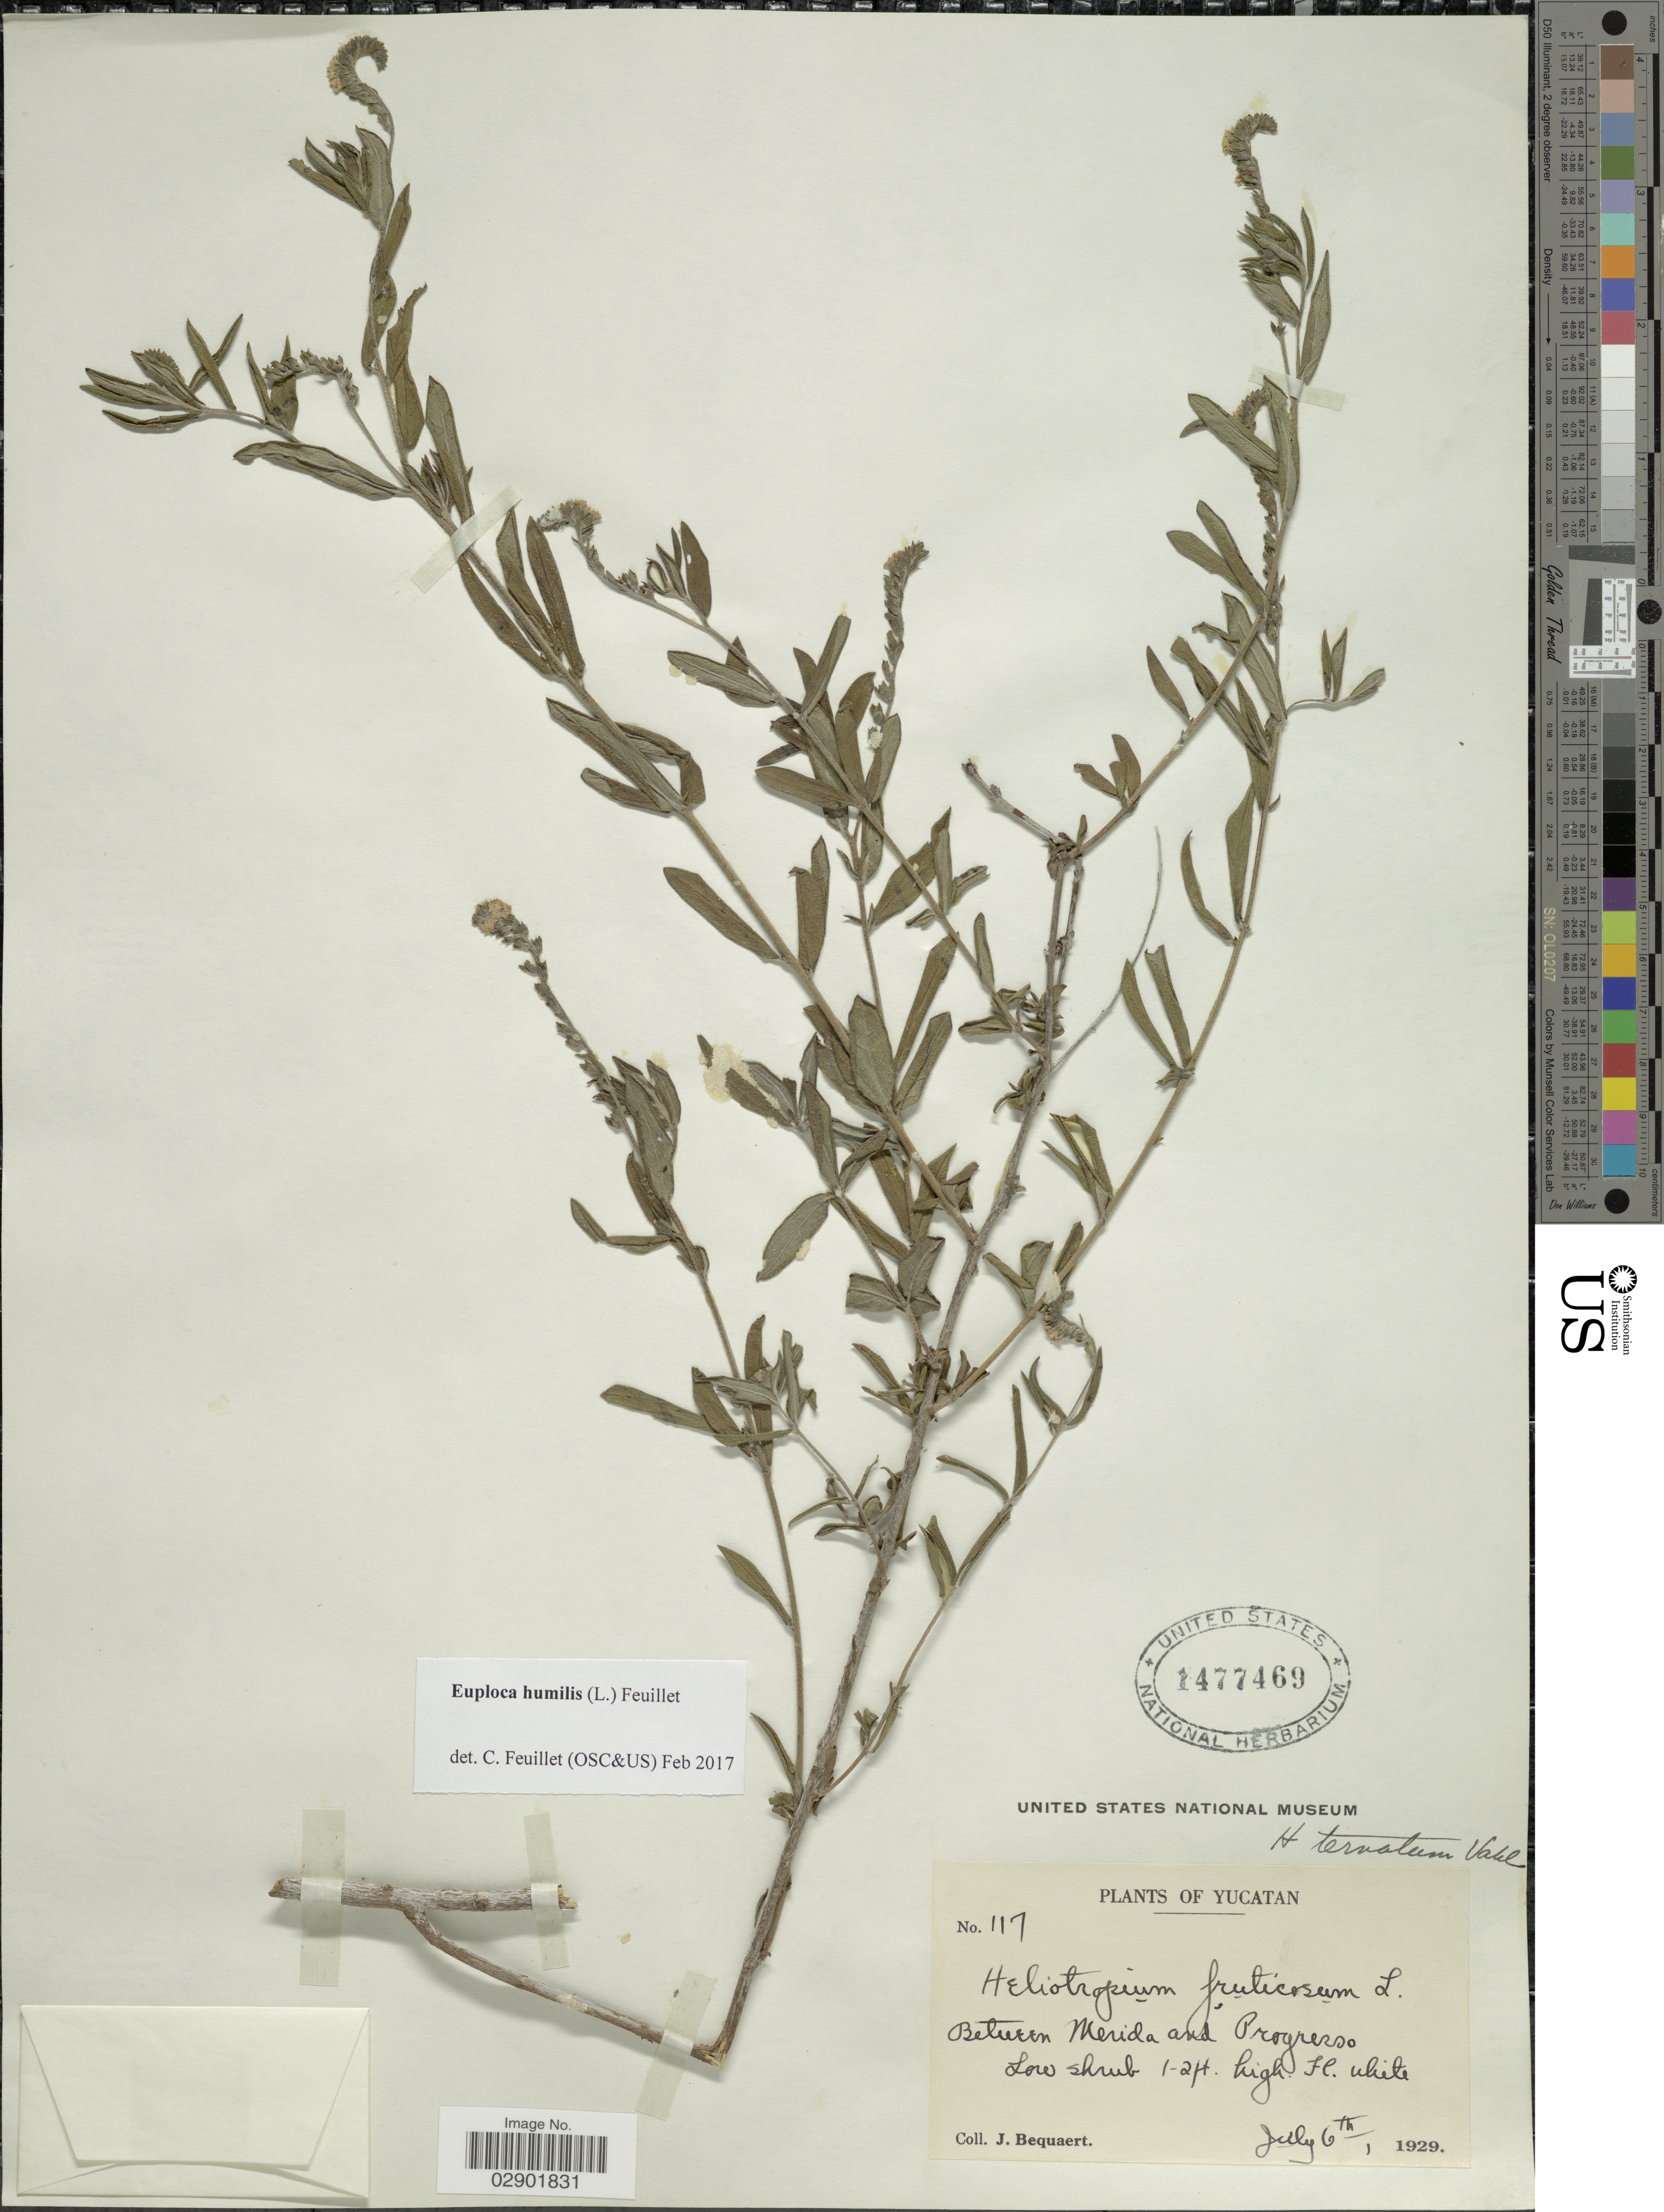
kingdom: Plantae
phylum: Tracheophyta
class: Magnoliopsida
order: Boraginales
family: Heliotropiaceae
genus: Euploca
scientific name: Euploca humilis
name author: (L.) Feuillet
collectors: J. Bequaert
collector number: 117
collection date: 1929-07-06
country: Mexico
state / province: Yucatán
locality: Between Merida and Progresso.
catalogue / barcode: US 1477469